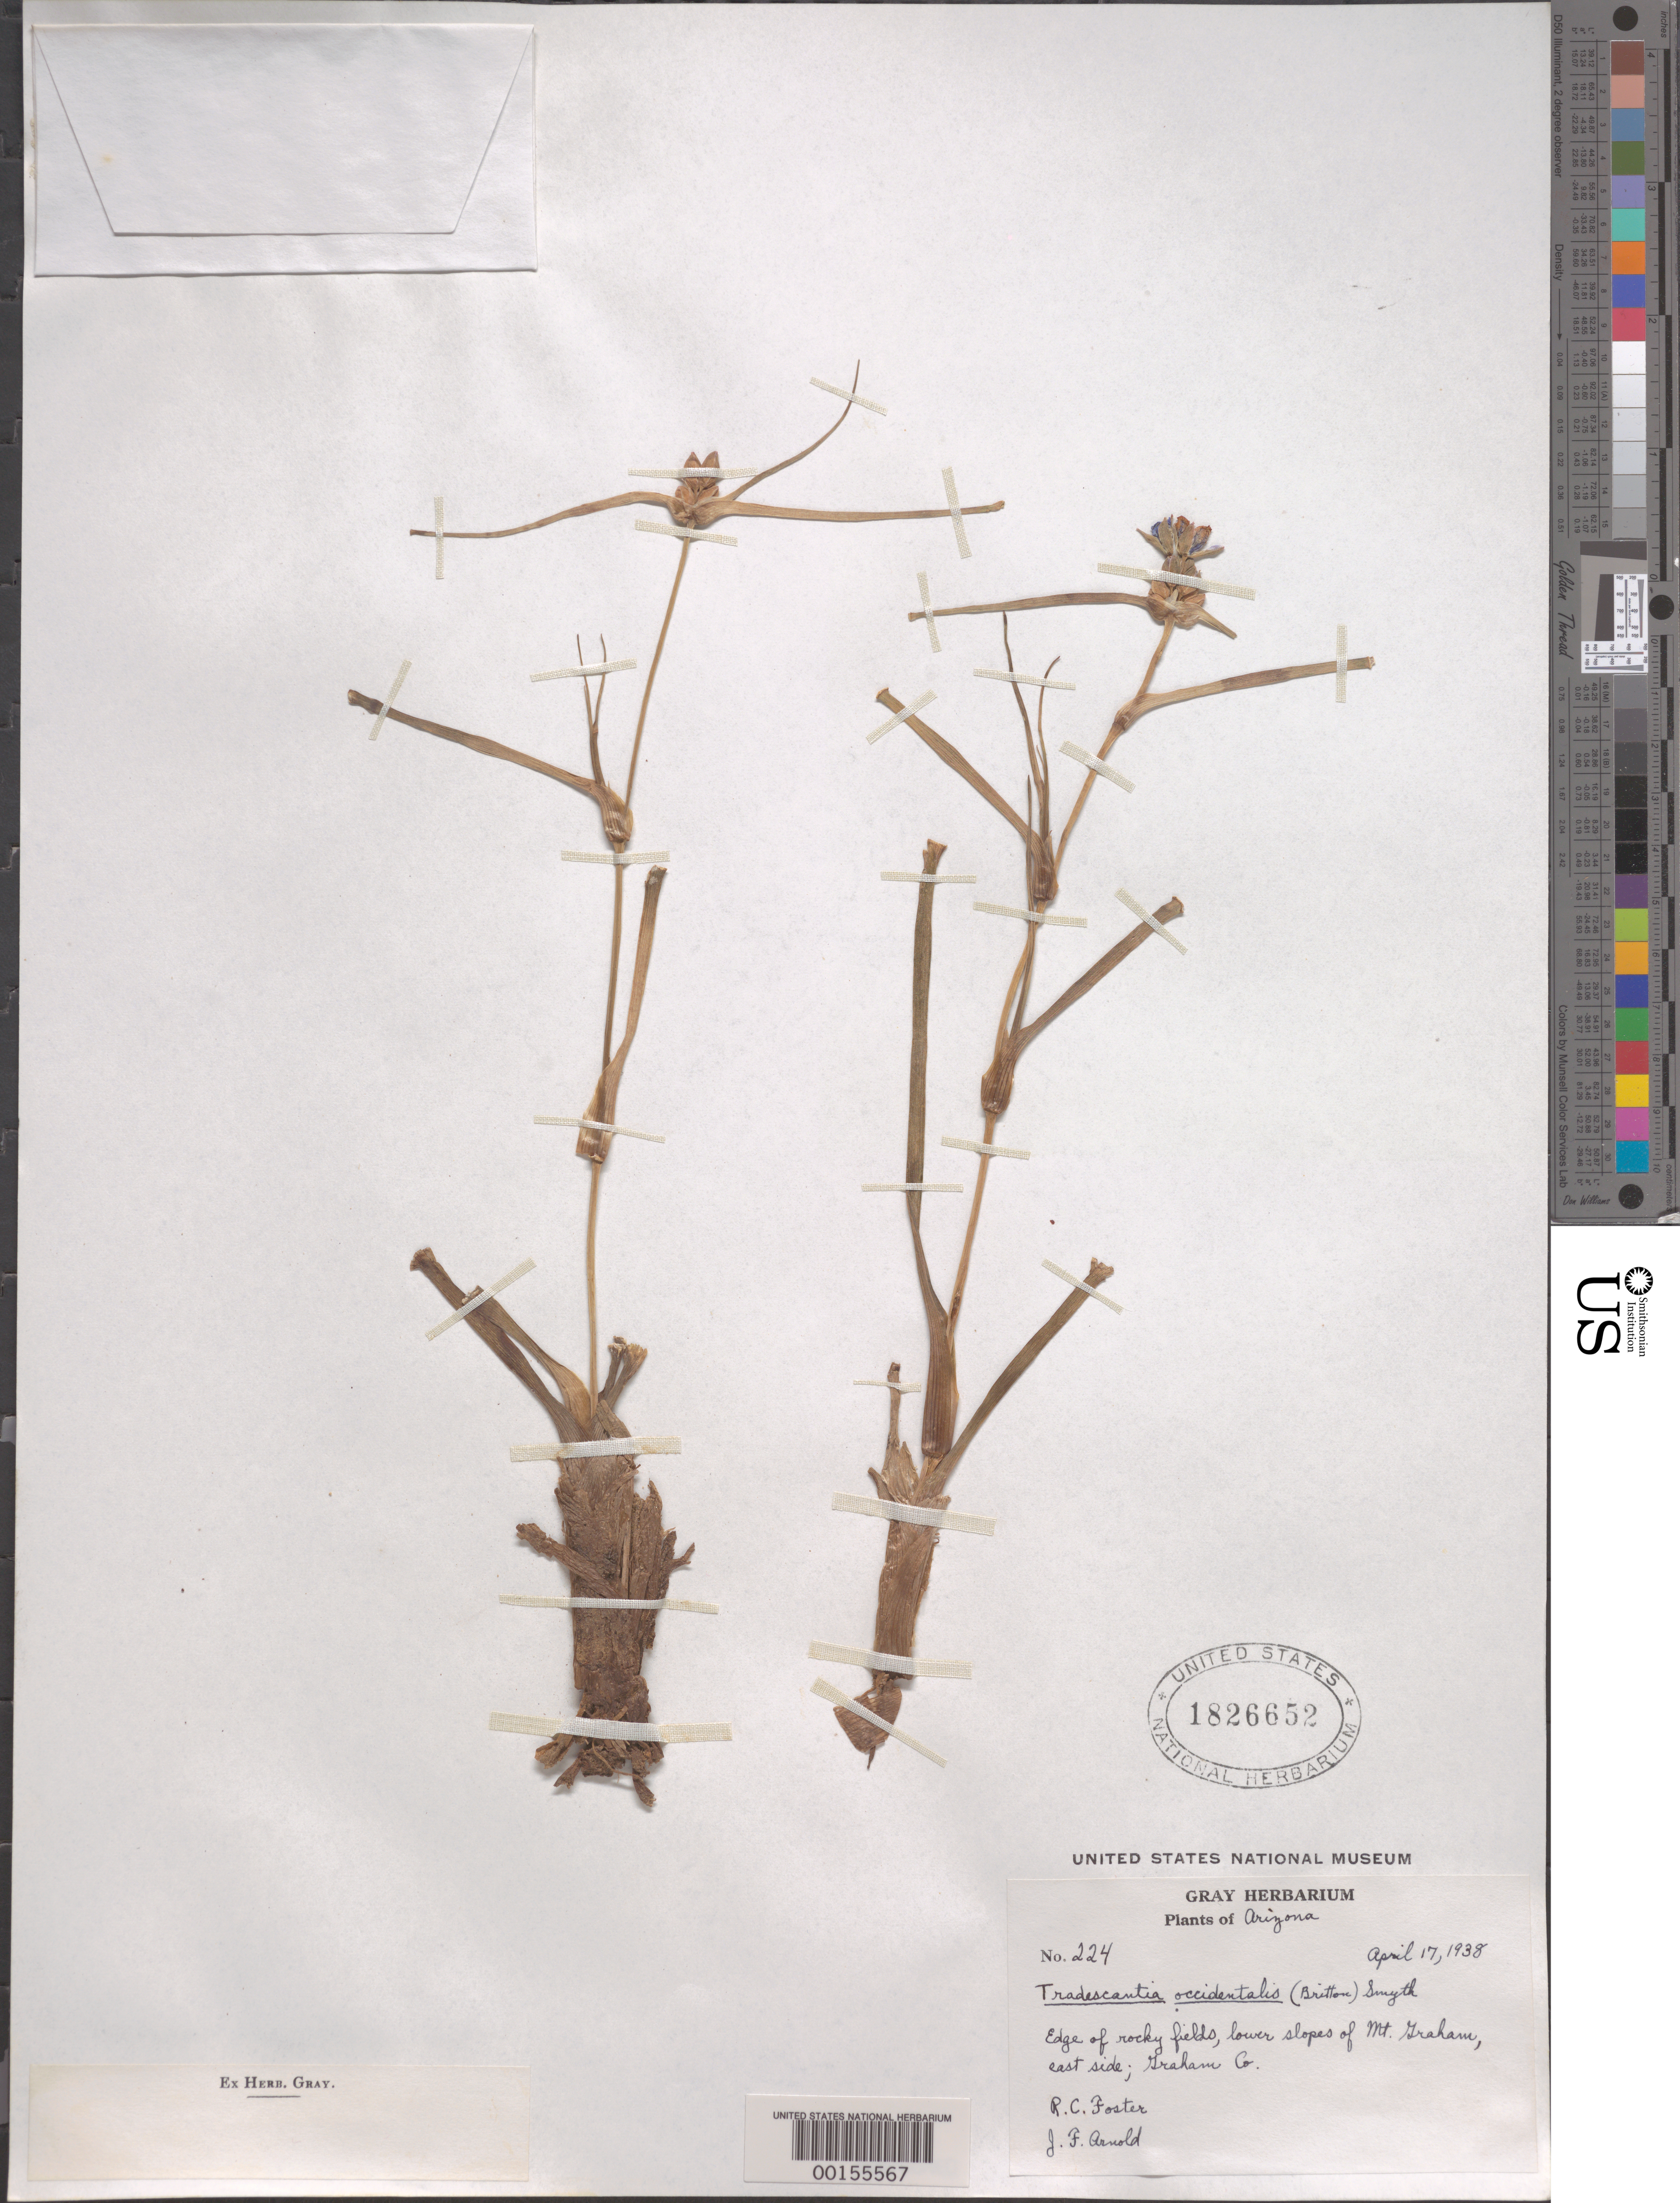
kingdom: Plantae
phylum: Tracheophyta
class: Liliopsida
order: Commelinales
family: Commelinaceae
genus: Tradescantia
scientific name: Tradescantia occidentalis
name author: (Britton) Smyth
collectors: R. C. Foster & J. F. Arnold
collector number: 224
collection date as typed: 17 Apr 1938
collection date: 1938-04-17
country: United States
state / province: Arizona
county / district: Graham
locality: Mt. graham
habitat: Rocky fields, slopes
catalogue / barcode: US 1826652